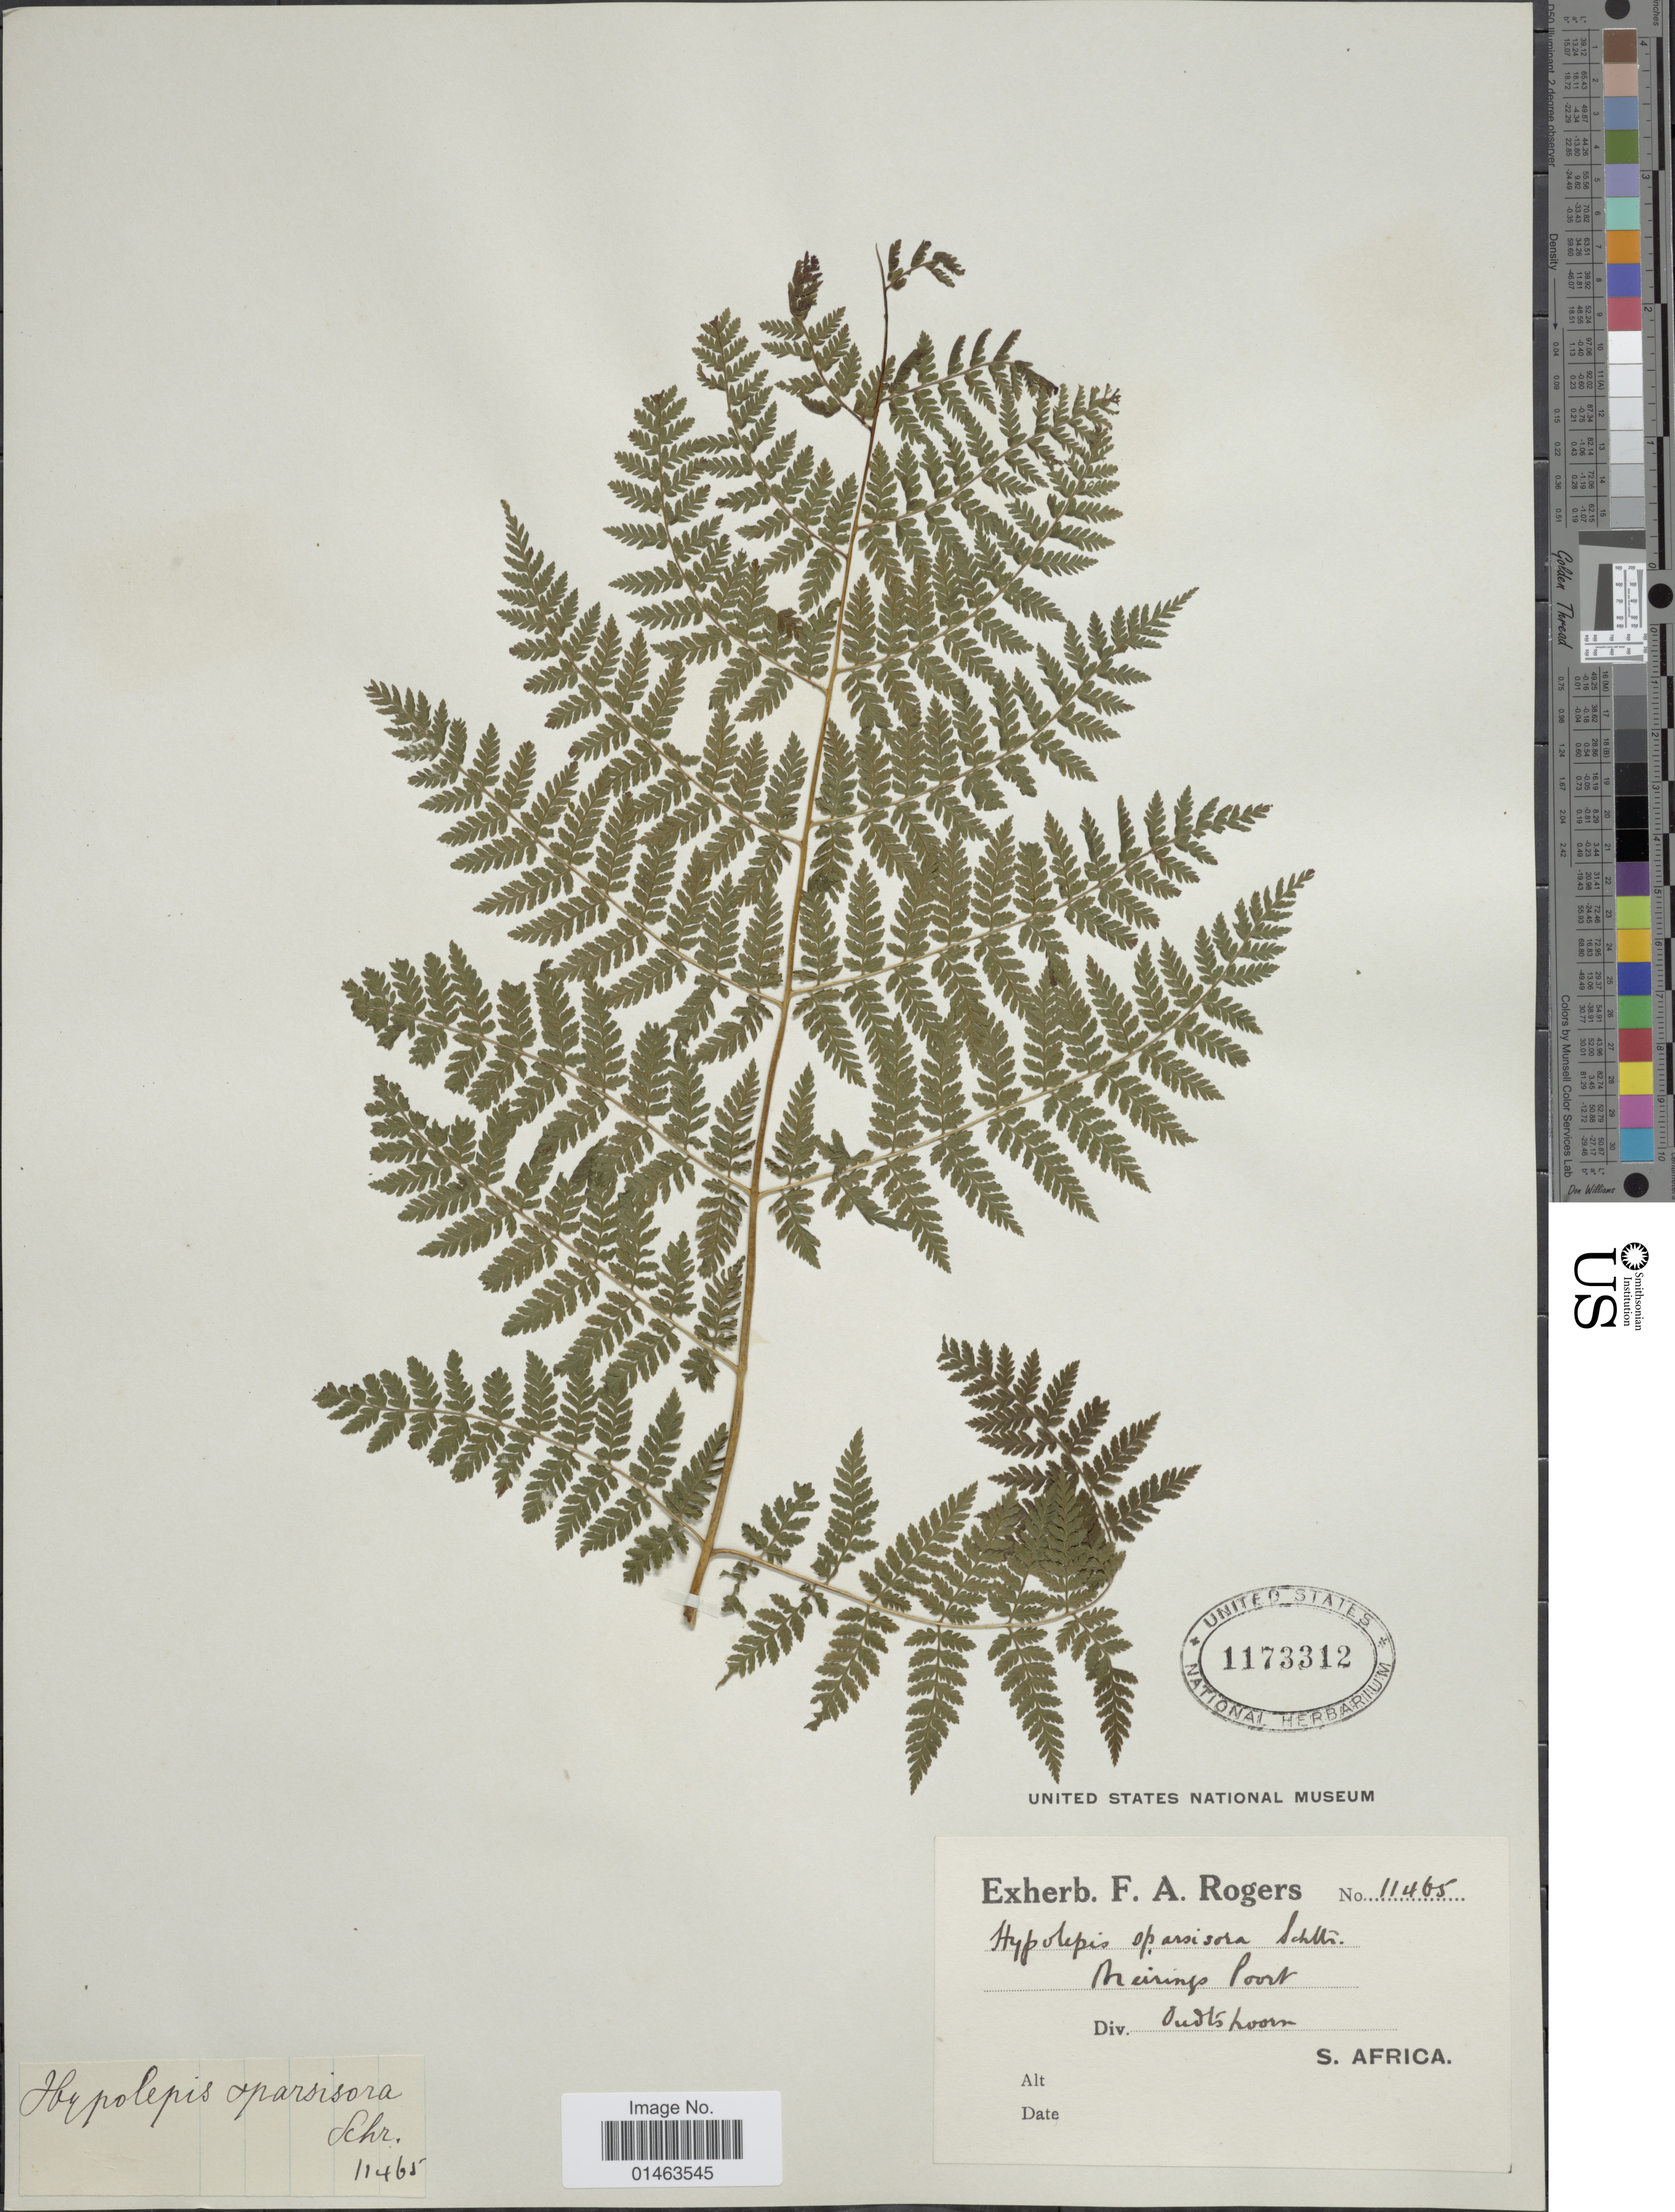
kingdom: Plantae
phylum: Tracheophyta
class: Polypodiopsida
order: Polypodiales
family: Dennstaedtiaceae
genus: Hypolepis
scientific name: Hypolepis sparsisora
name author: (Schrad.) Kuhn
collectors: ex herb. F. A. Rogers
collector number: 11465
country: South Africa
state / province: Western Cape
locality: Meirings Poort [Meiringspoort], Div. Oudtshoorn, S. Africa.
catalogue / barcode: US 1173312